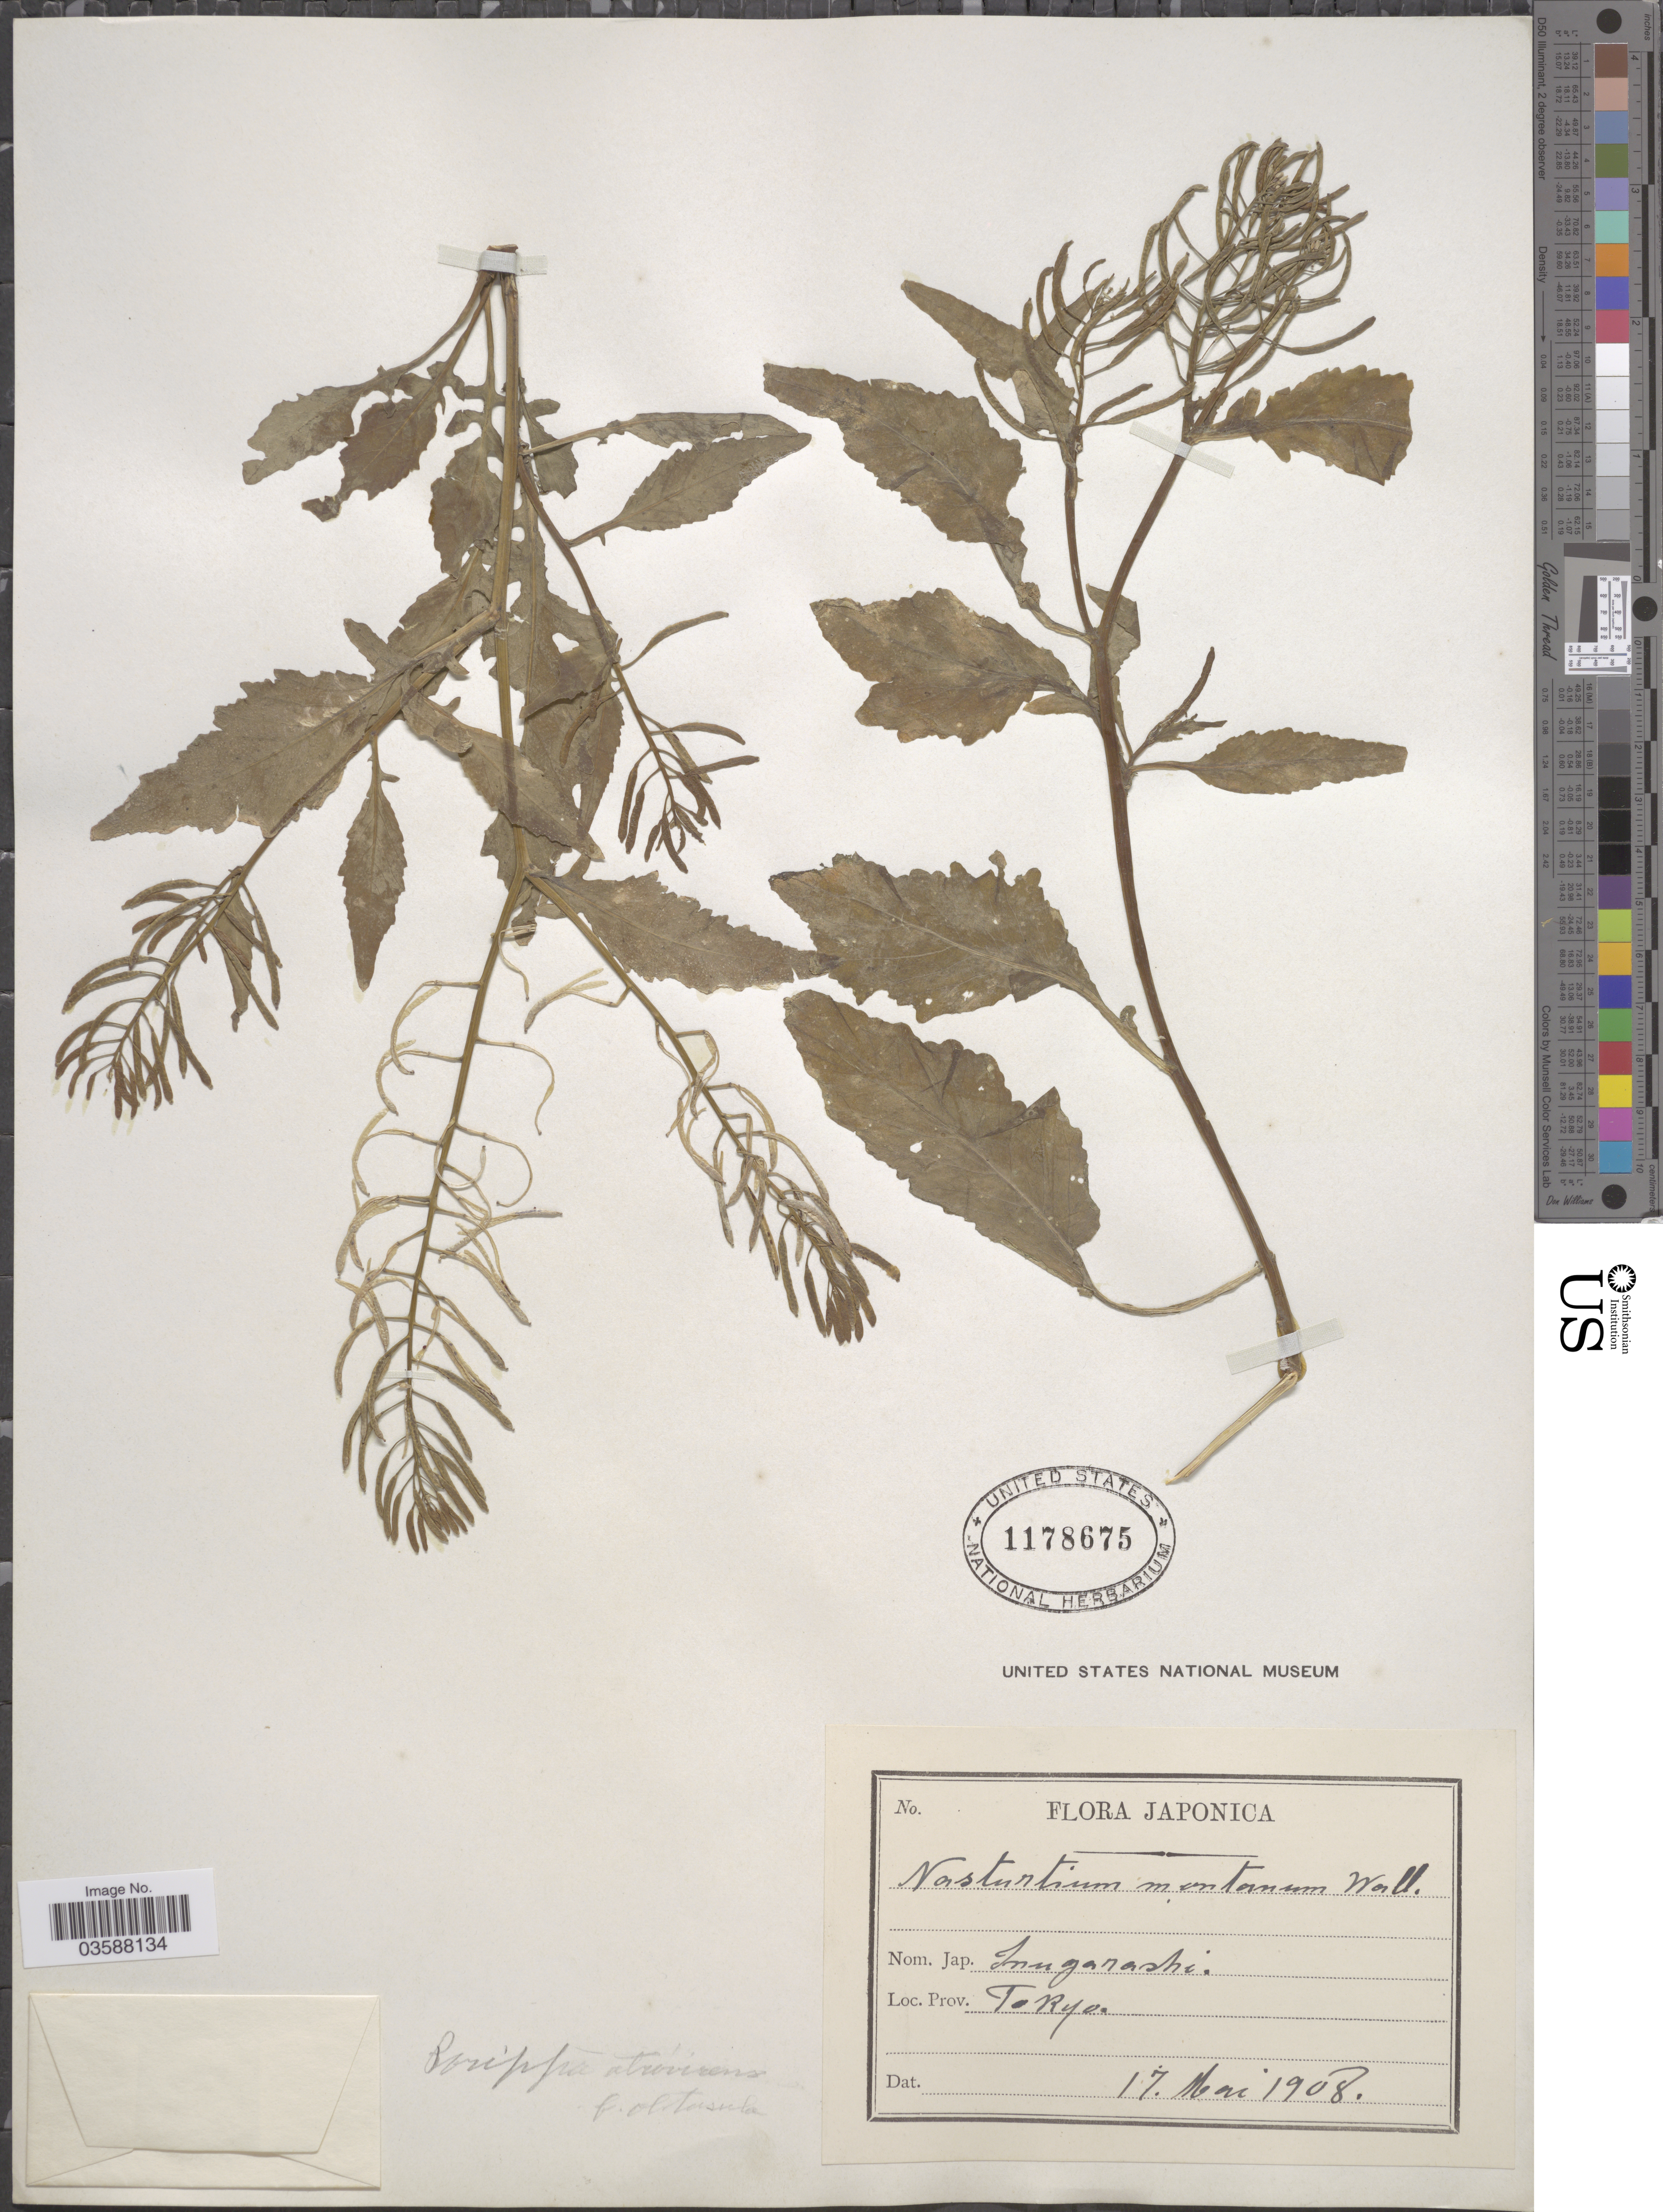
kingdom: Plantae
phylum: Tracheophyta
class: Magnoliopsida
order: Brassicales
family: Brassicaceae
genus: Rorippa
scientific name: Rorippa indica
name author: (L.) Hiern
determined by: Strong, M. T., (US), Smithsonian Institution - National Museum of Natural History (UNITED STATES)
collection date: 1908-05-17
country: Japan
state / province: Tokyo, Federal City of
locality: Prov. Tokyo.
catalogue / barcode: US 1178675